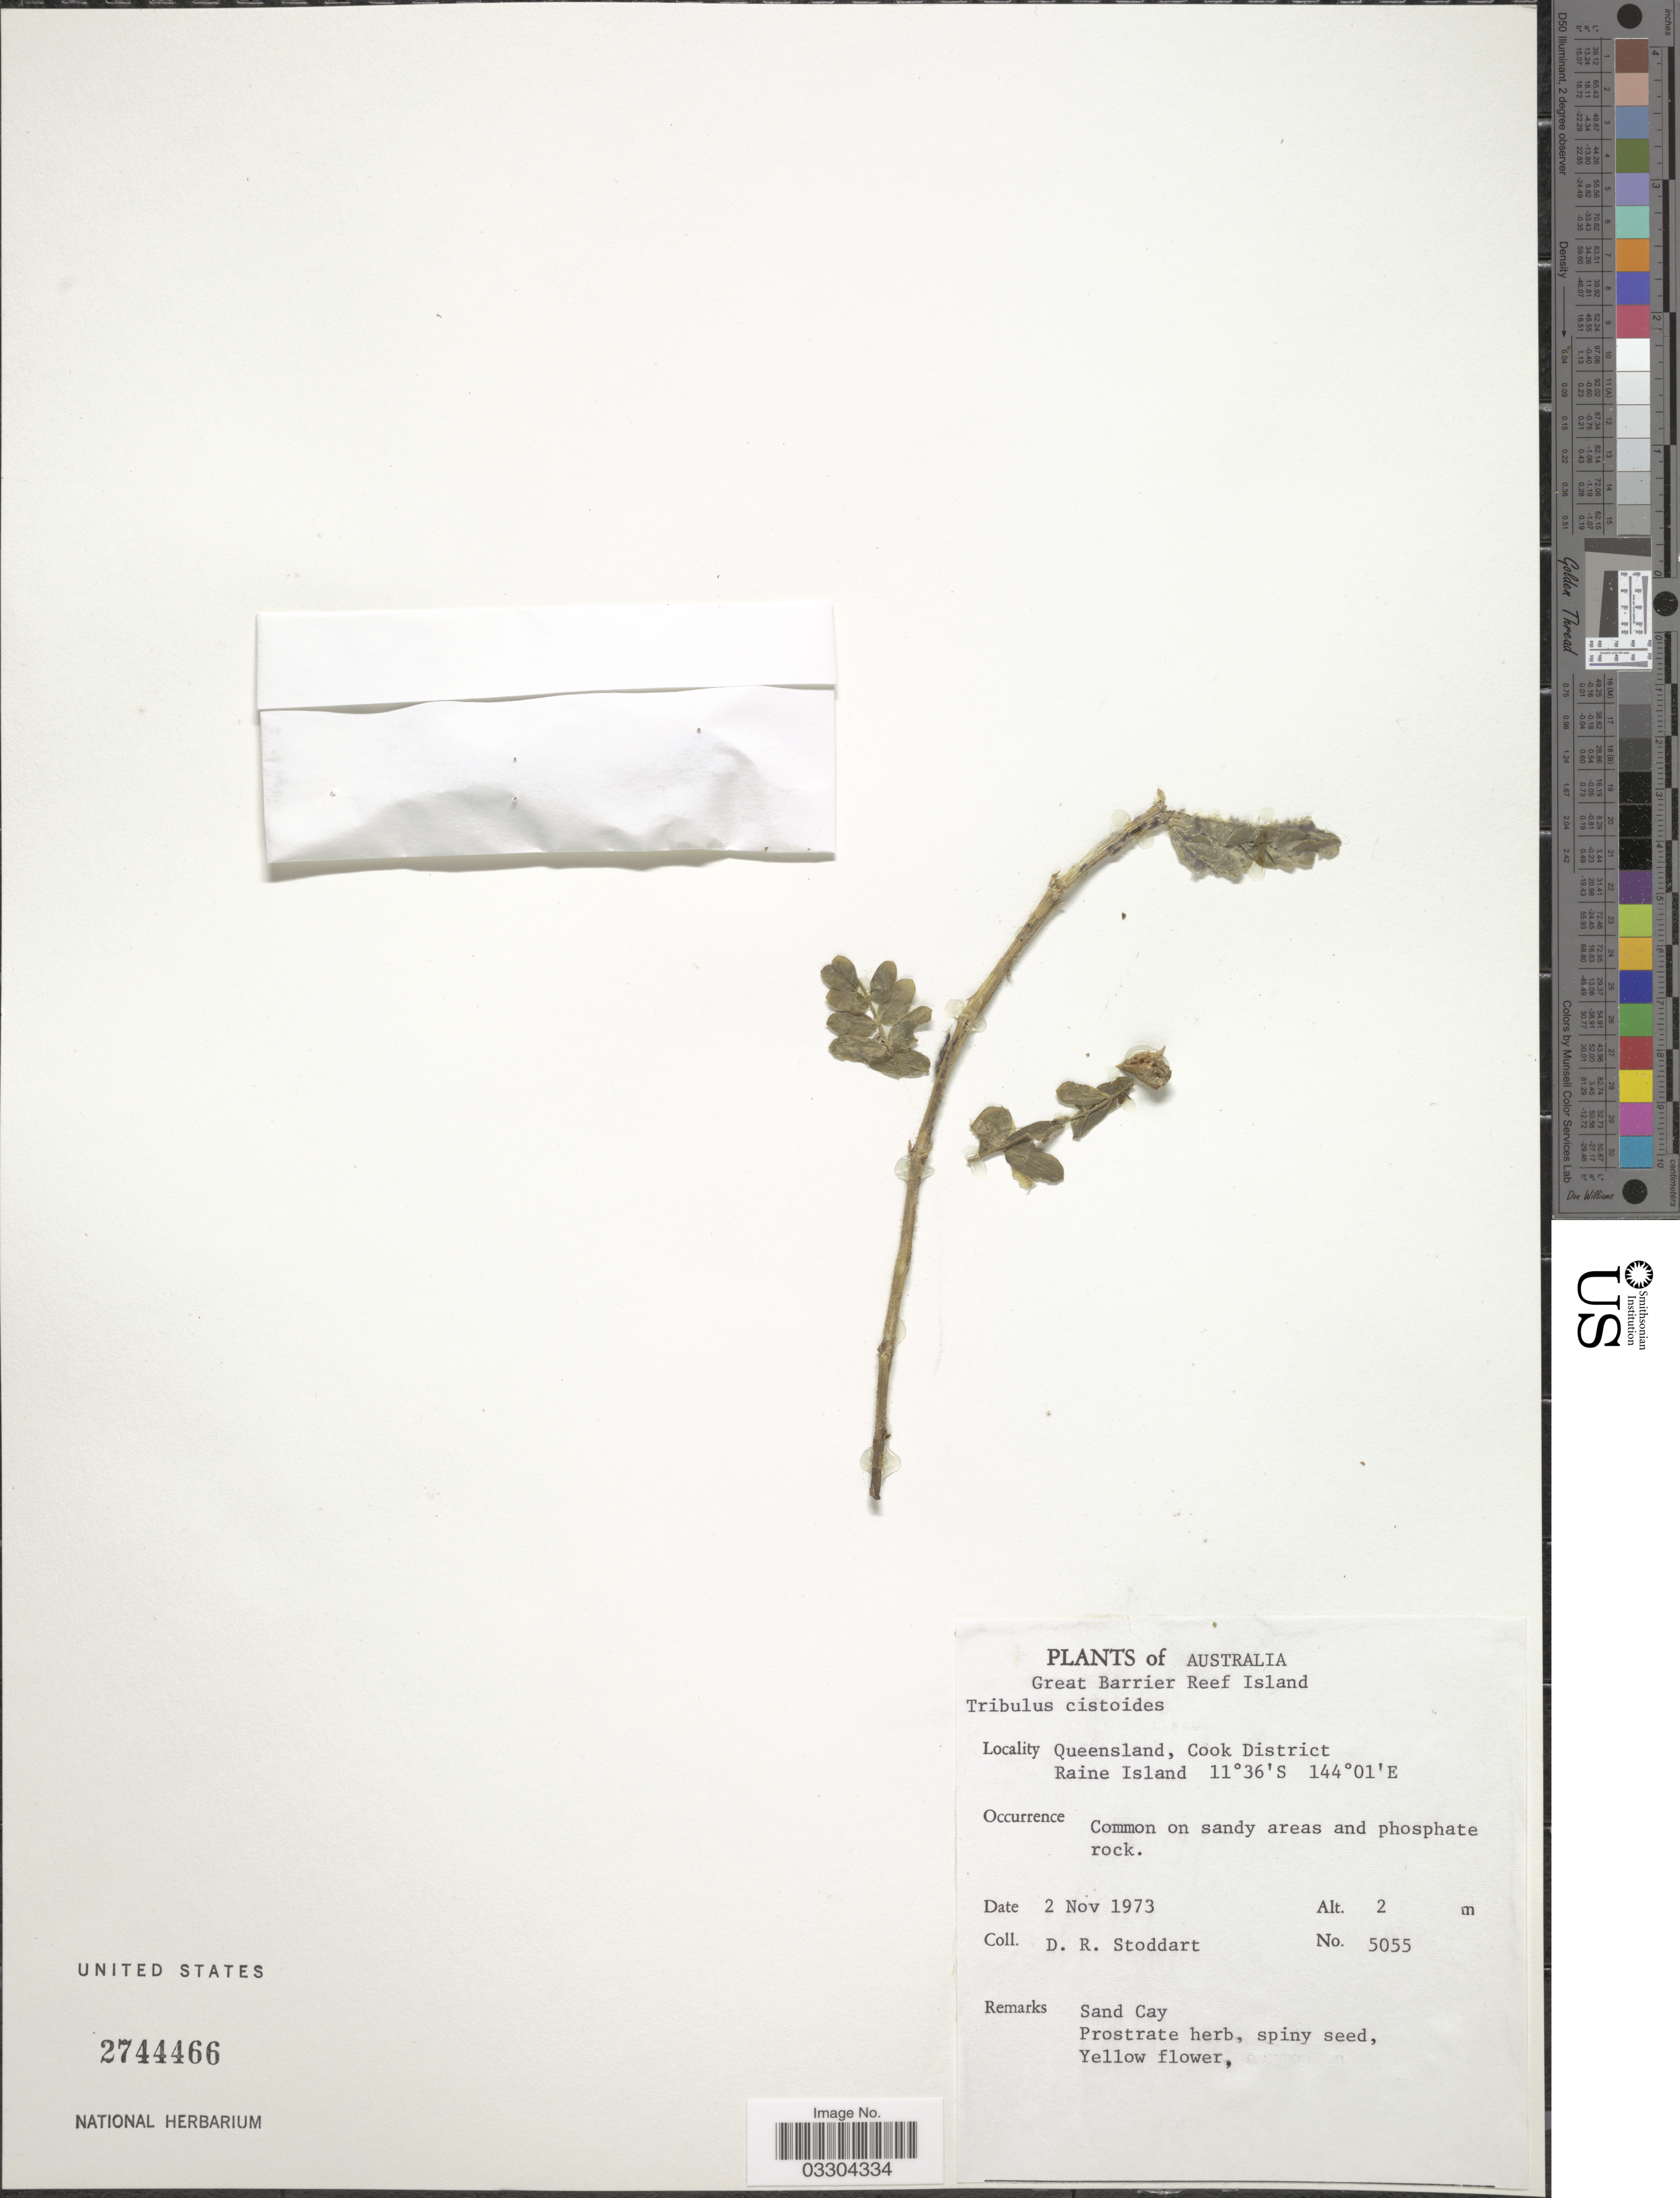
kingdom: Plantae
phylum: Tracheophyta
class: Magnoliopsida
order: Zygophyllales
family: Zygophyllaceae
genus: Tribulus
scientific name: Tribulus cistoides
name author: L.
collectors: D. R. Stoddart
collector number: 5055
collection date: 1973-11-02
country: Australia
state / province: Queensland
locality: Great Barrier Reef Island. Cook District. Raine Island.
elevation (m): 2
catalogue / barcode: US 2744466